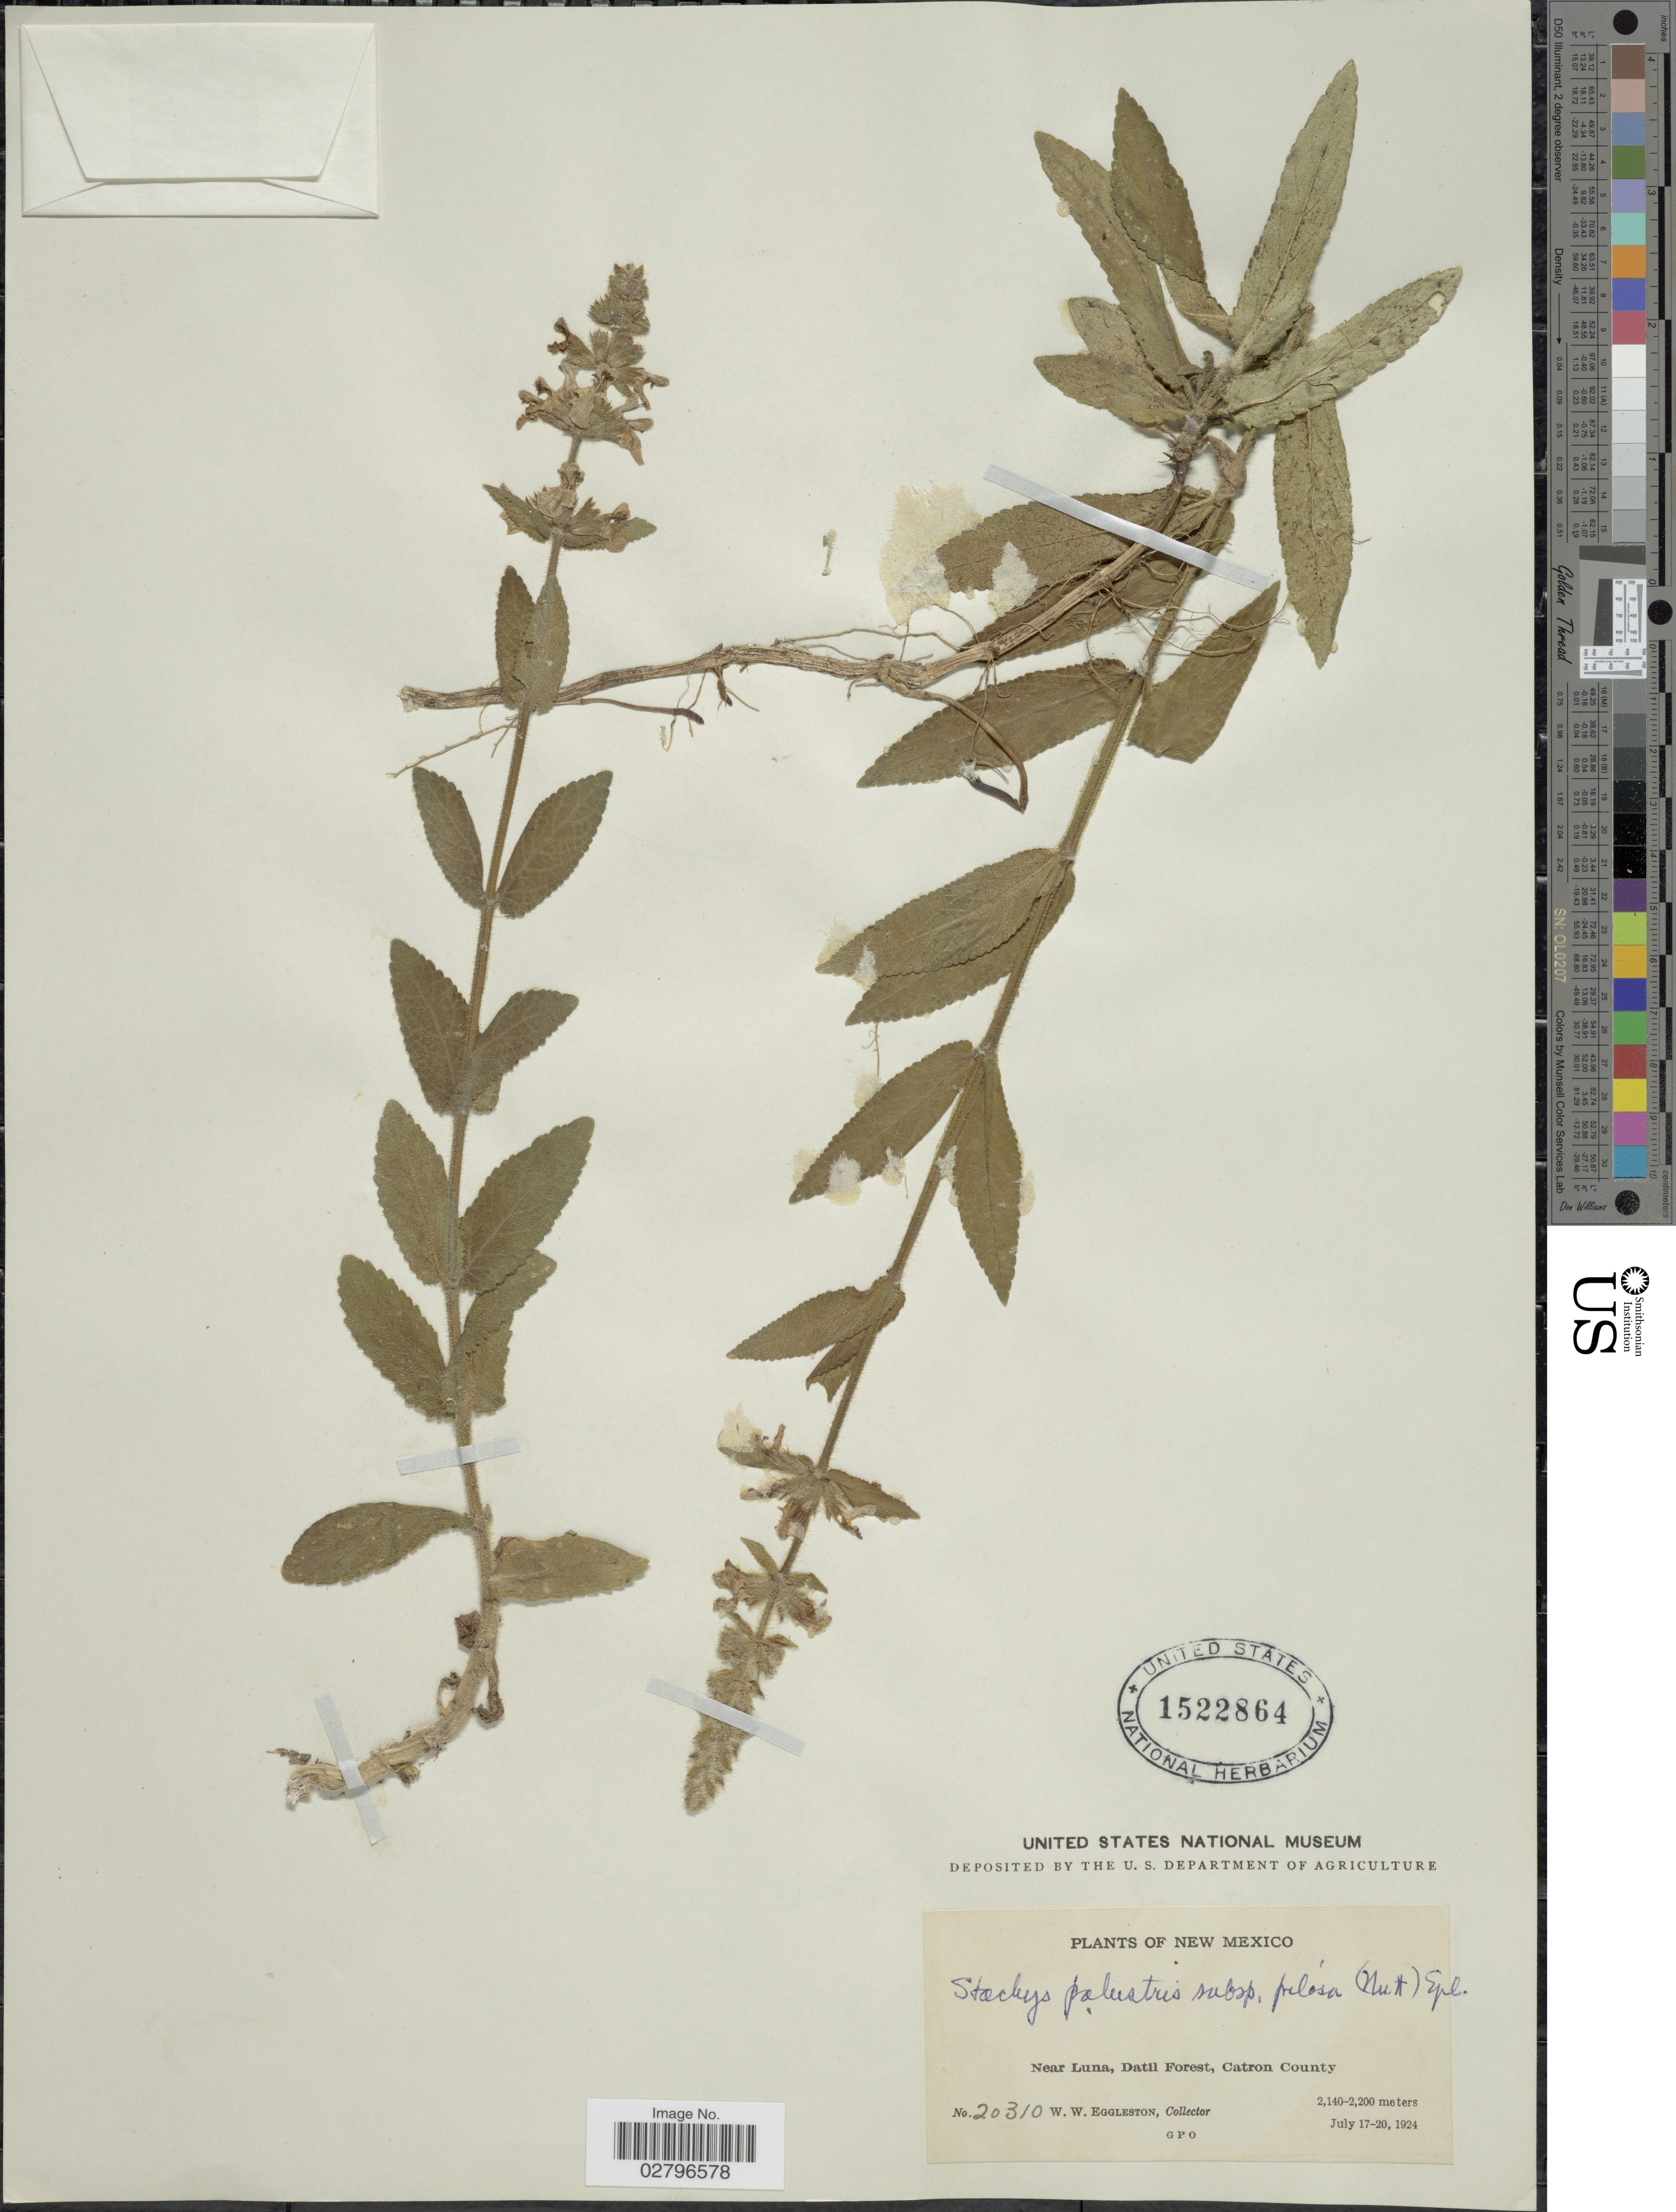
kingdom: Plantae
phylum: Tracheophyta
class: Magnoliopsida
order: Lamiales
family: Lamiaceae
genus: Stachys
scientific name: Stachys pilosa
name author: Nutt.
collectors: W. W. Eggleston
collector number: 20310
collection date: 1924-07-17/1924-07-20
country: United States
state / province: New Mexico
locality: Near Luna, Datil Forest, Catron County.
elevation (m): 2140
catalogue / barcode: US 1522864